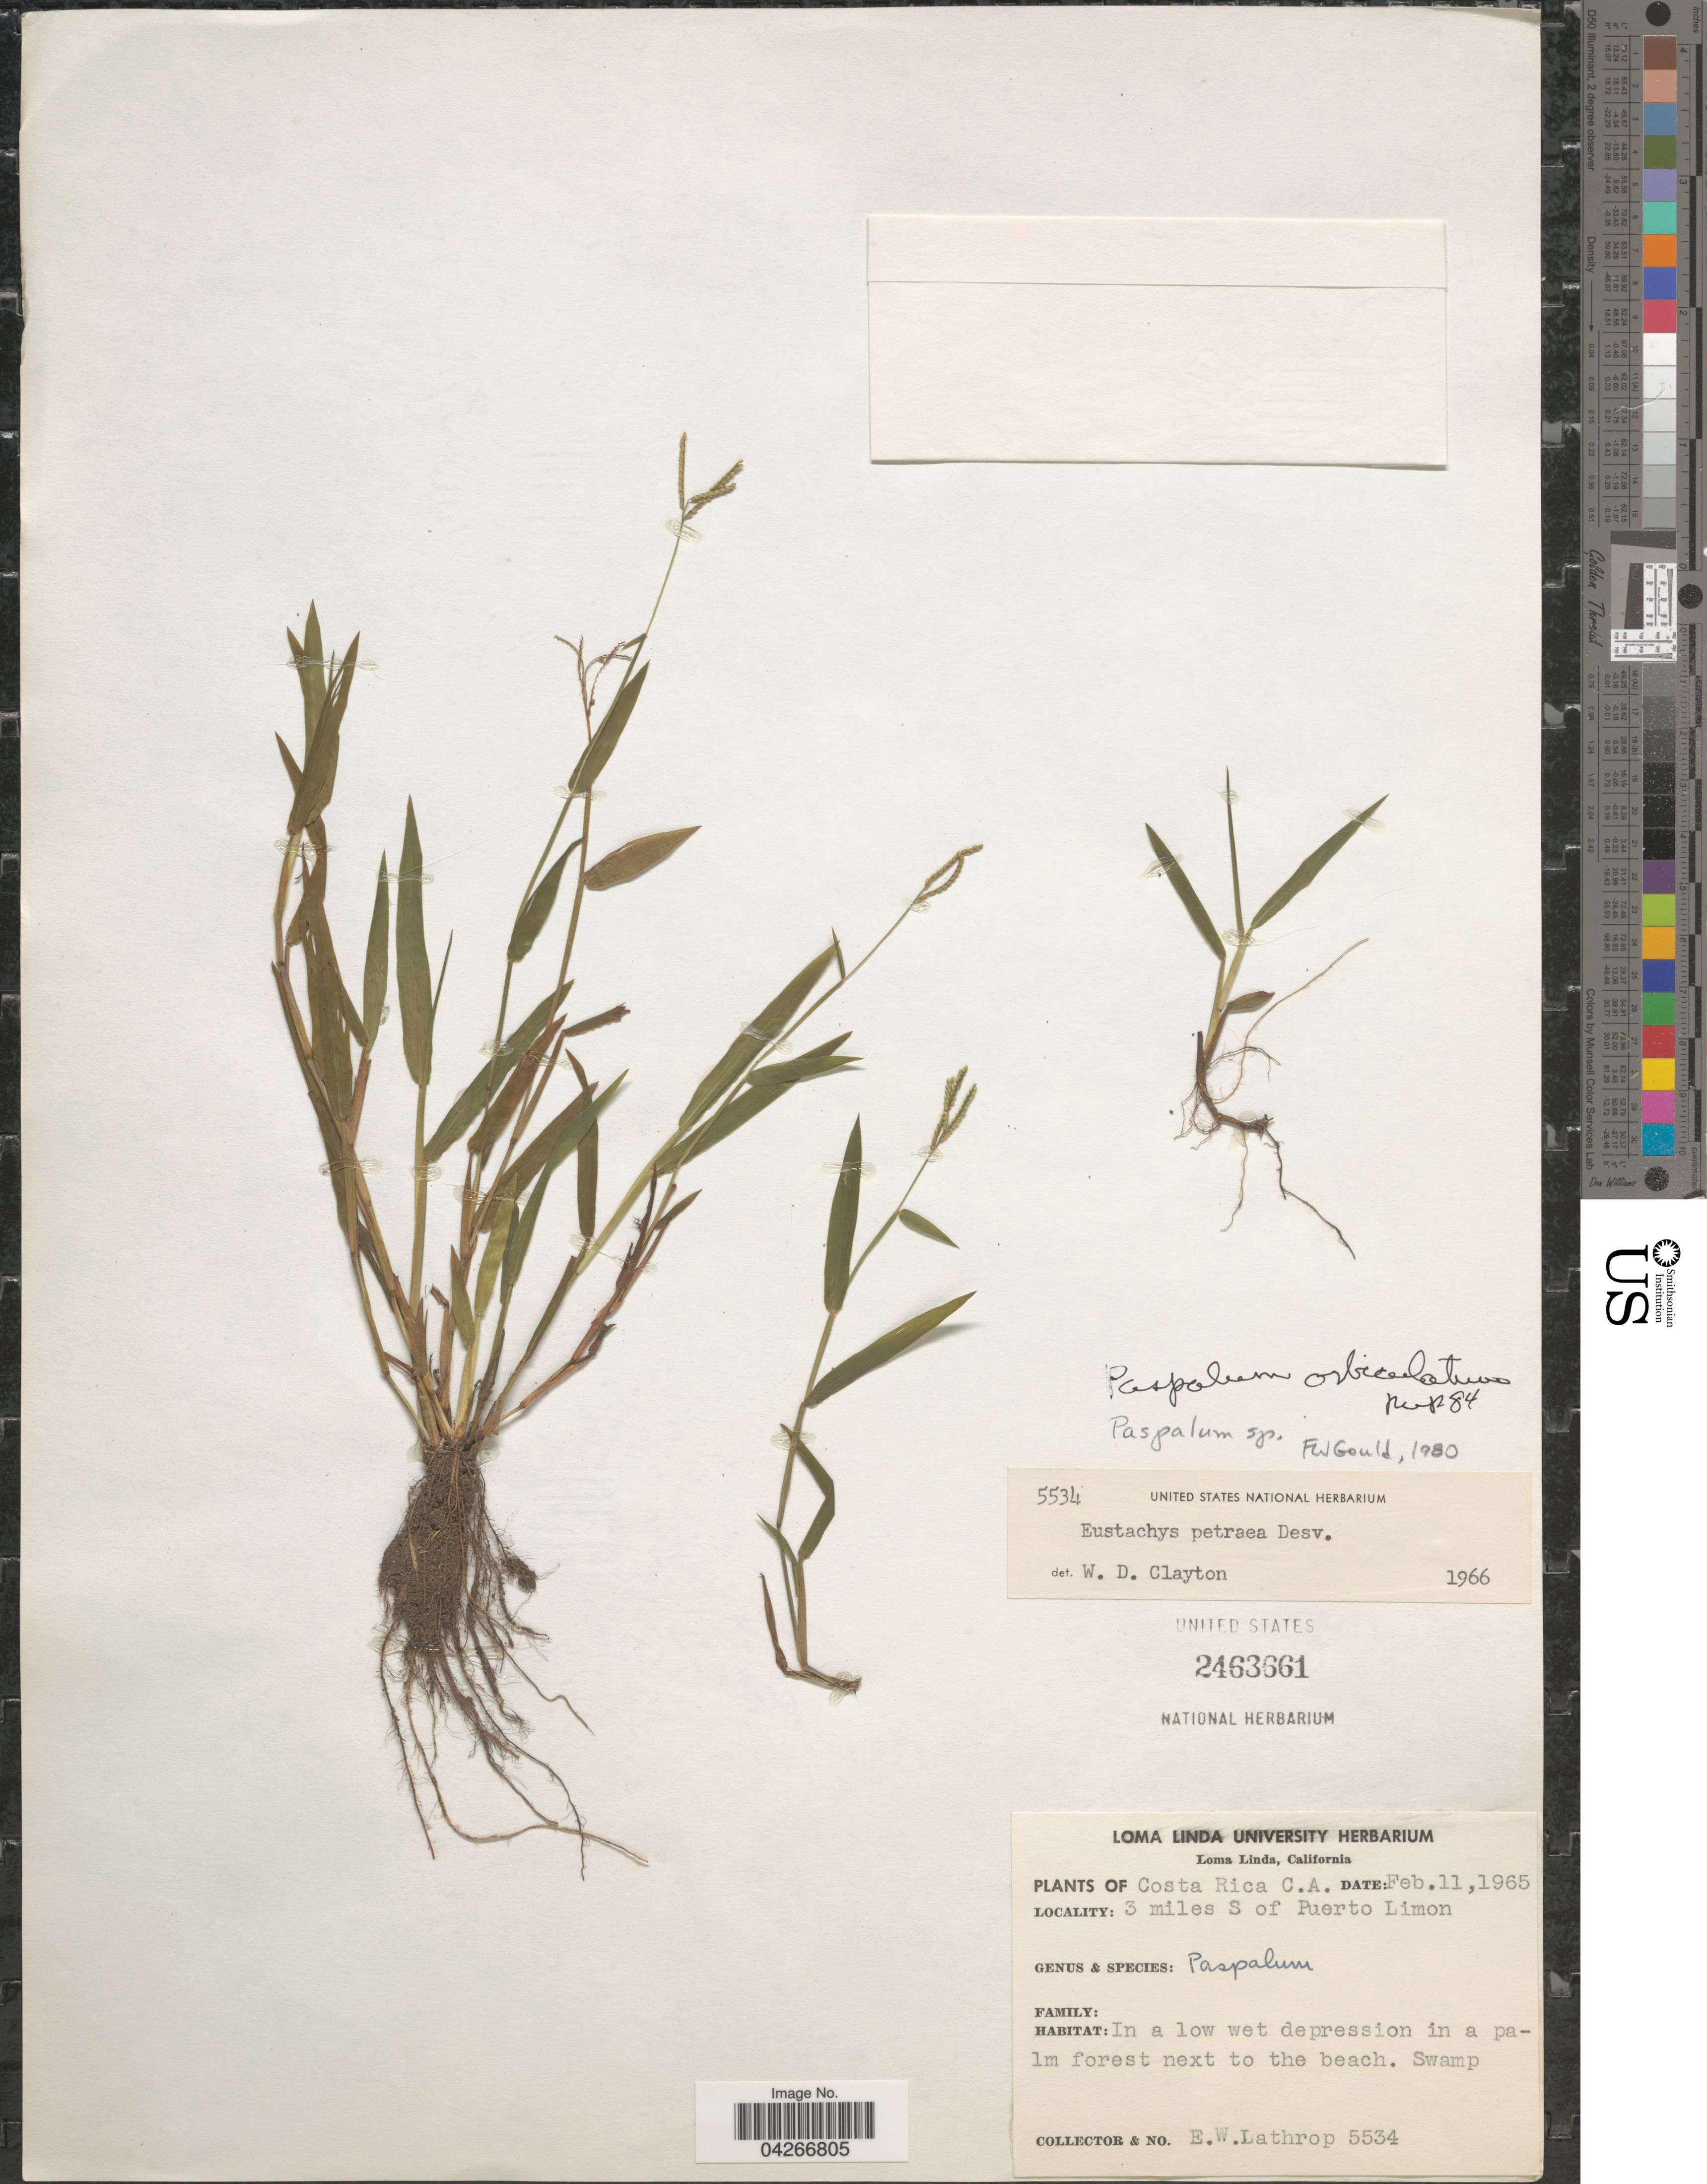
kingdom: Plantae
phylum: Tracheophyta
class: Liliopsida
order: Poales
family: Poaceae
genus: Paspalum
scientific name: Paspalum orbiculatum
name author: Poir. in Lam.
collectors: E. W. Lathrop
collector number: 5534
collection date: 1965-02-11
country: Costa Rica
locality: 3 miles S of Puerto Limon.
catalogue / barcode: US 2463661